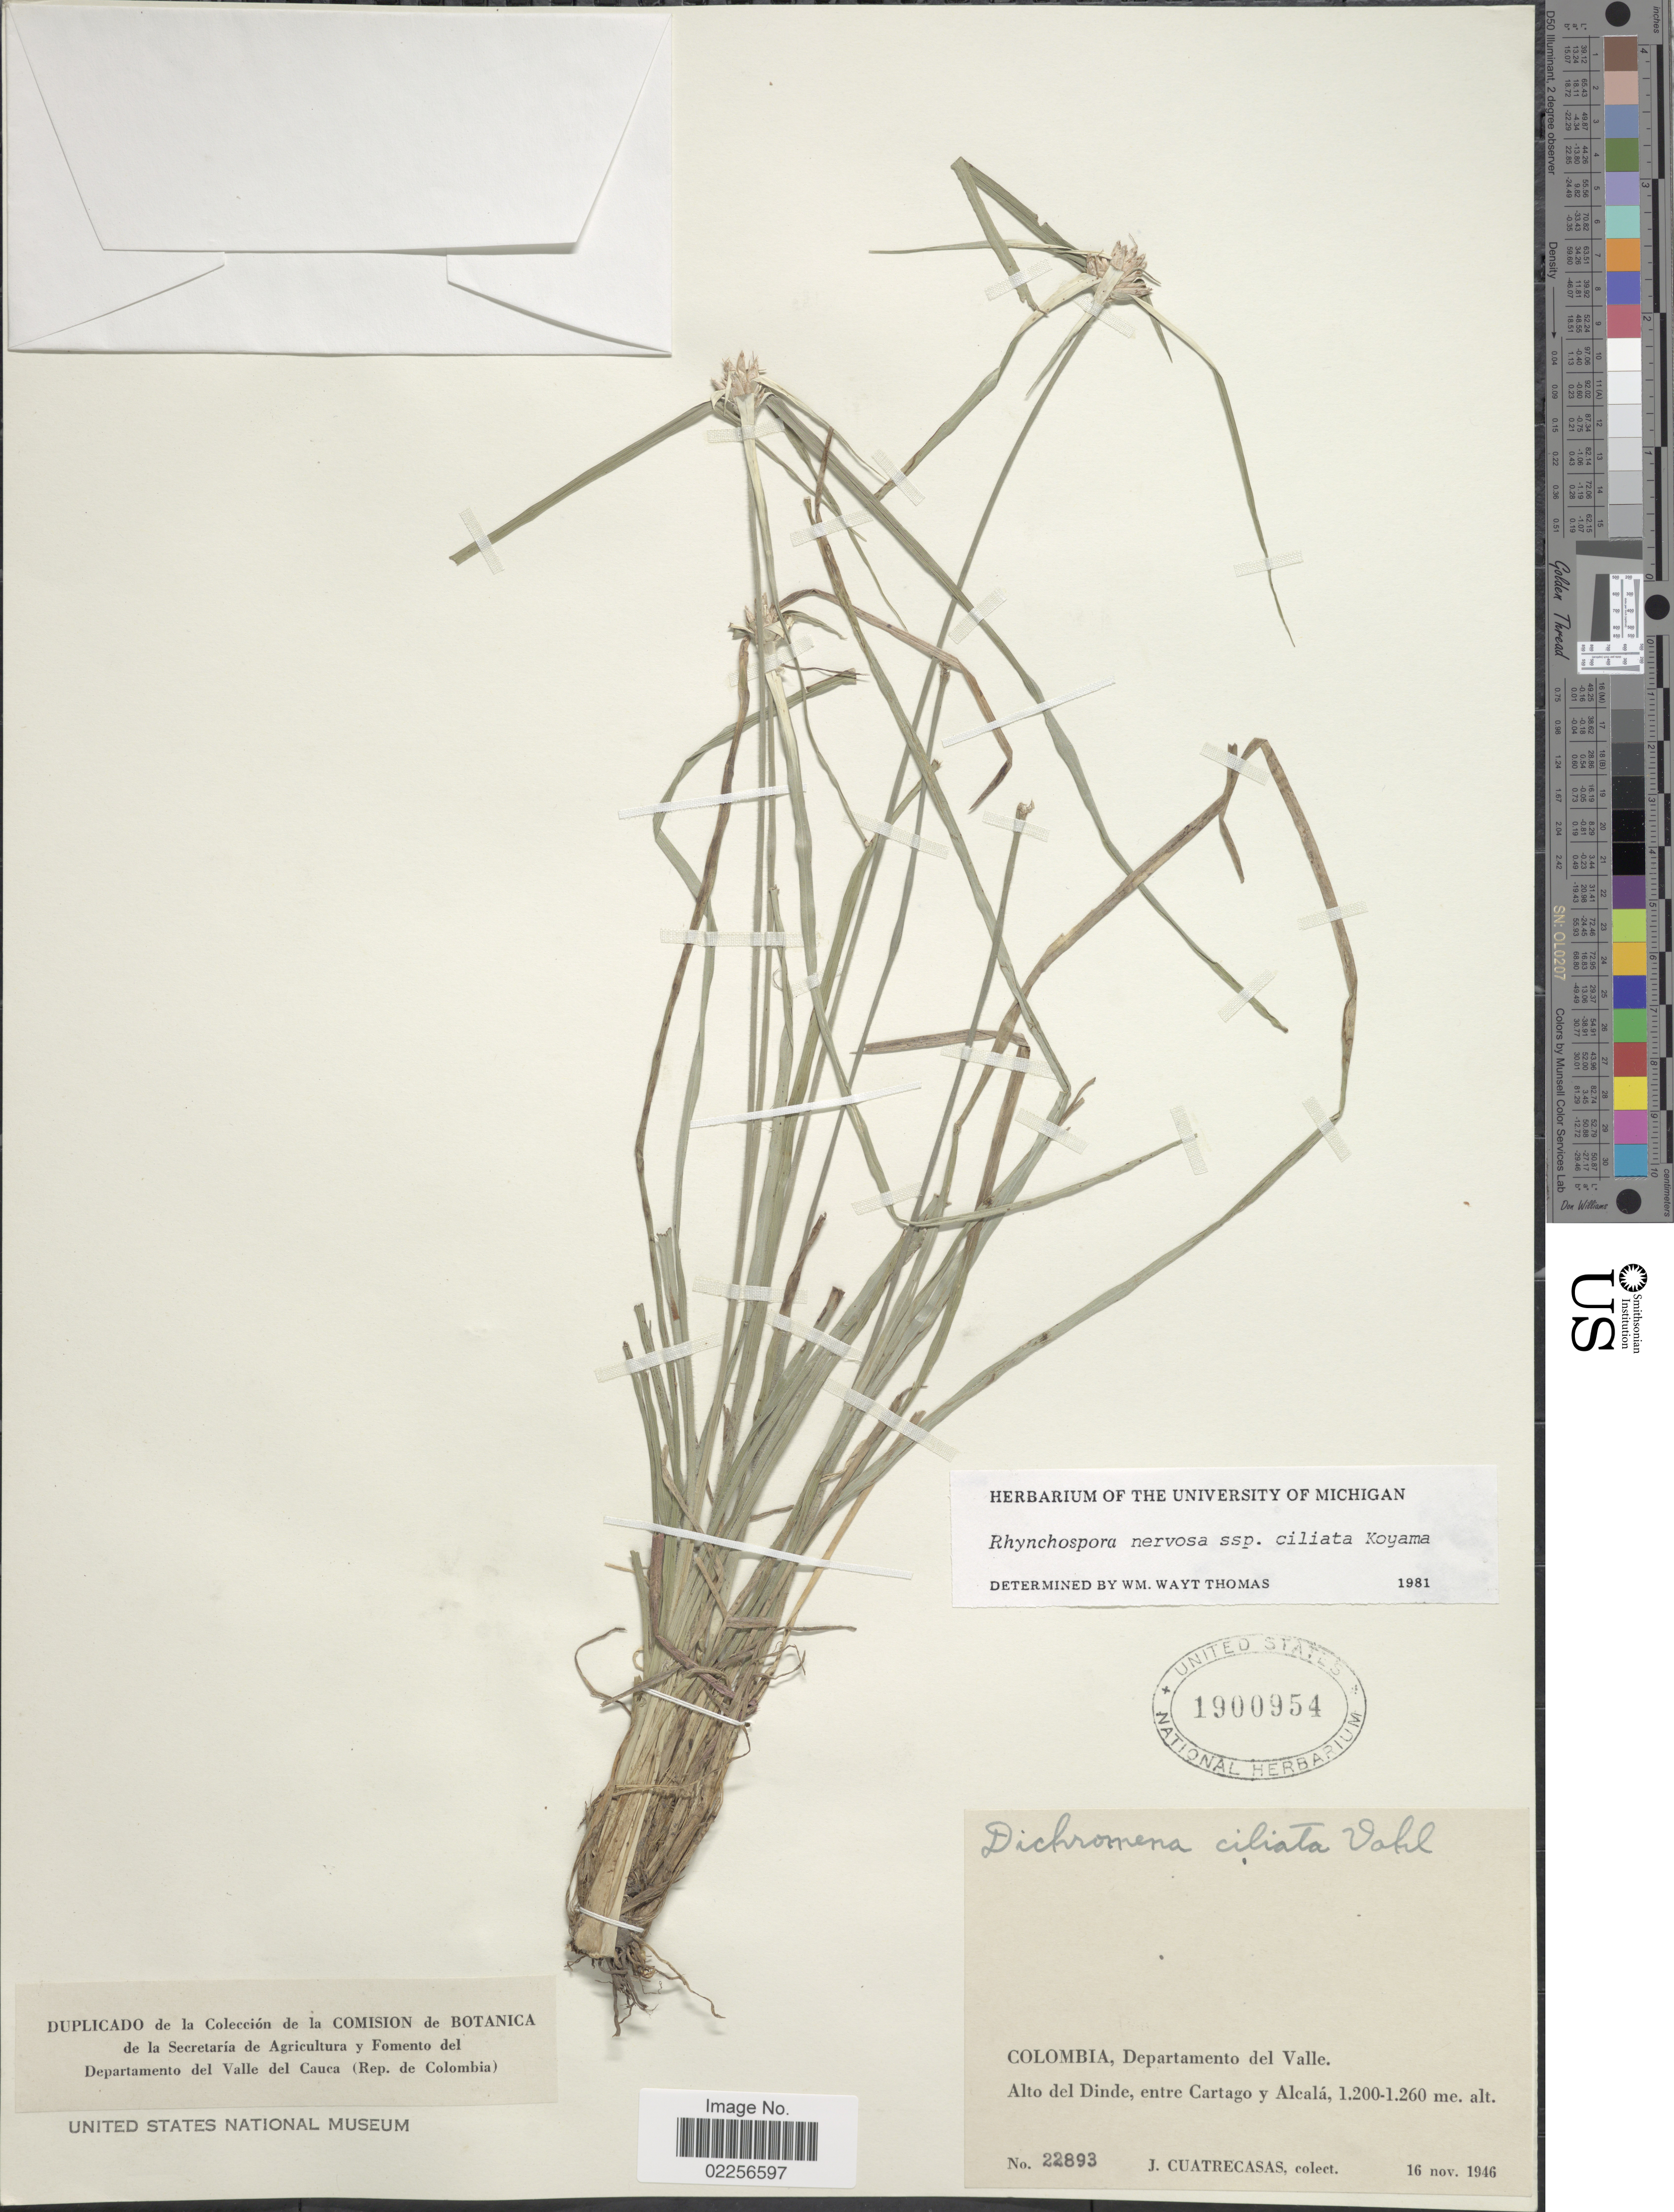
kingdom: Plantae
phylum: Tracheophyta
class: Liliopsida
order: Poales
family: Cyperaceae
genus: Rhynchospora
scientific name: Rhynchospora ciliata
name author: (G. Mey.) Kük.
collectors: J. Cuatrecasas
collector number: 22893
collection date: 1946-11-16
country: Colombia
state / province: Valle del Cauca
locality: Departamento del Valle, Alto del Dinde, entre Cartago y Alcala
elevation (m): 1200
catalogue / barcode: US 1900954